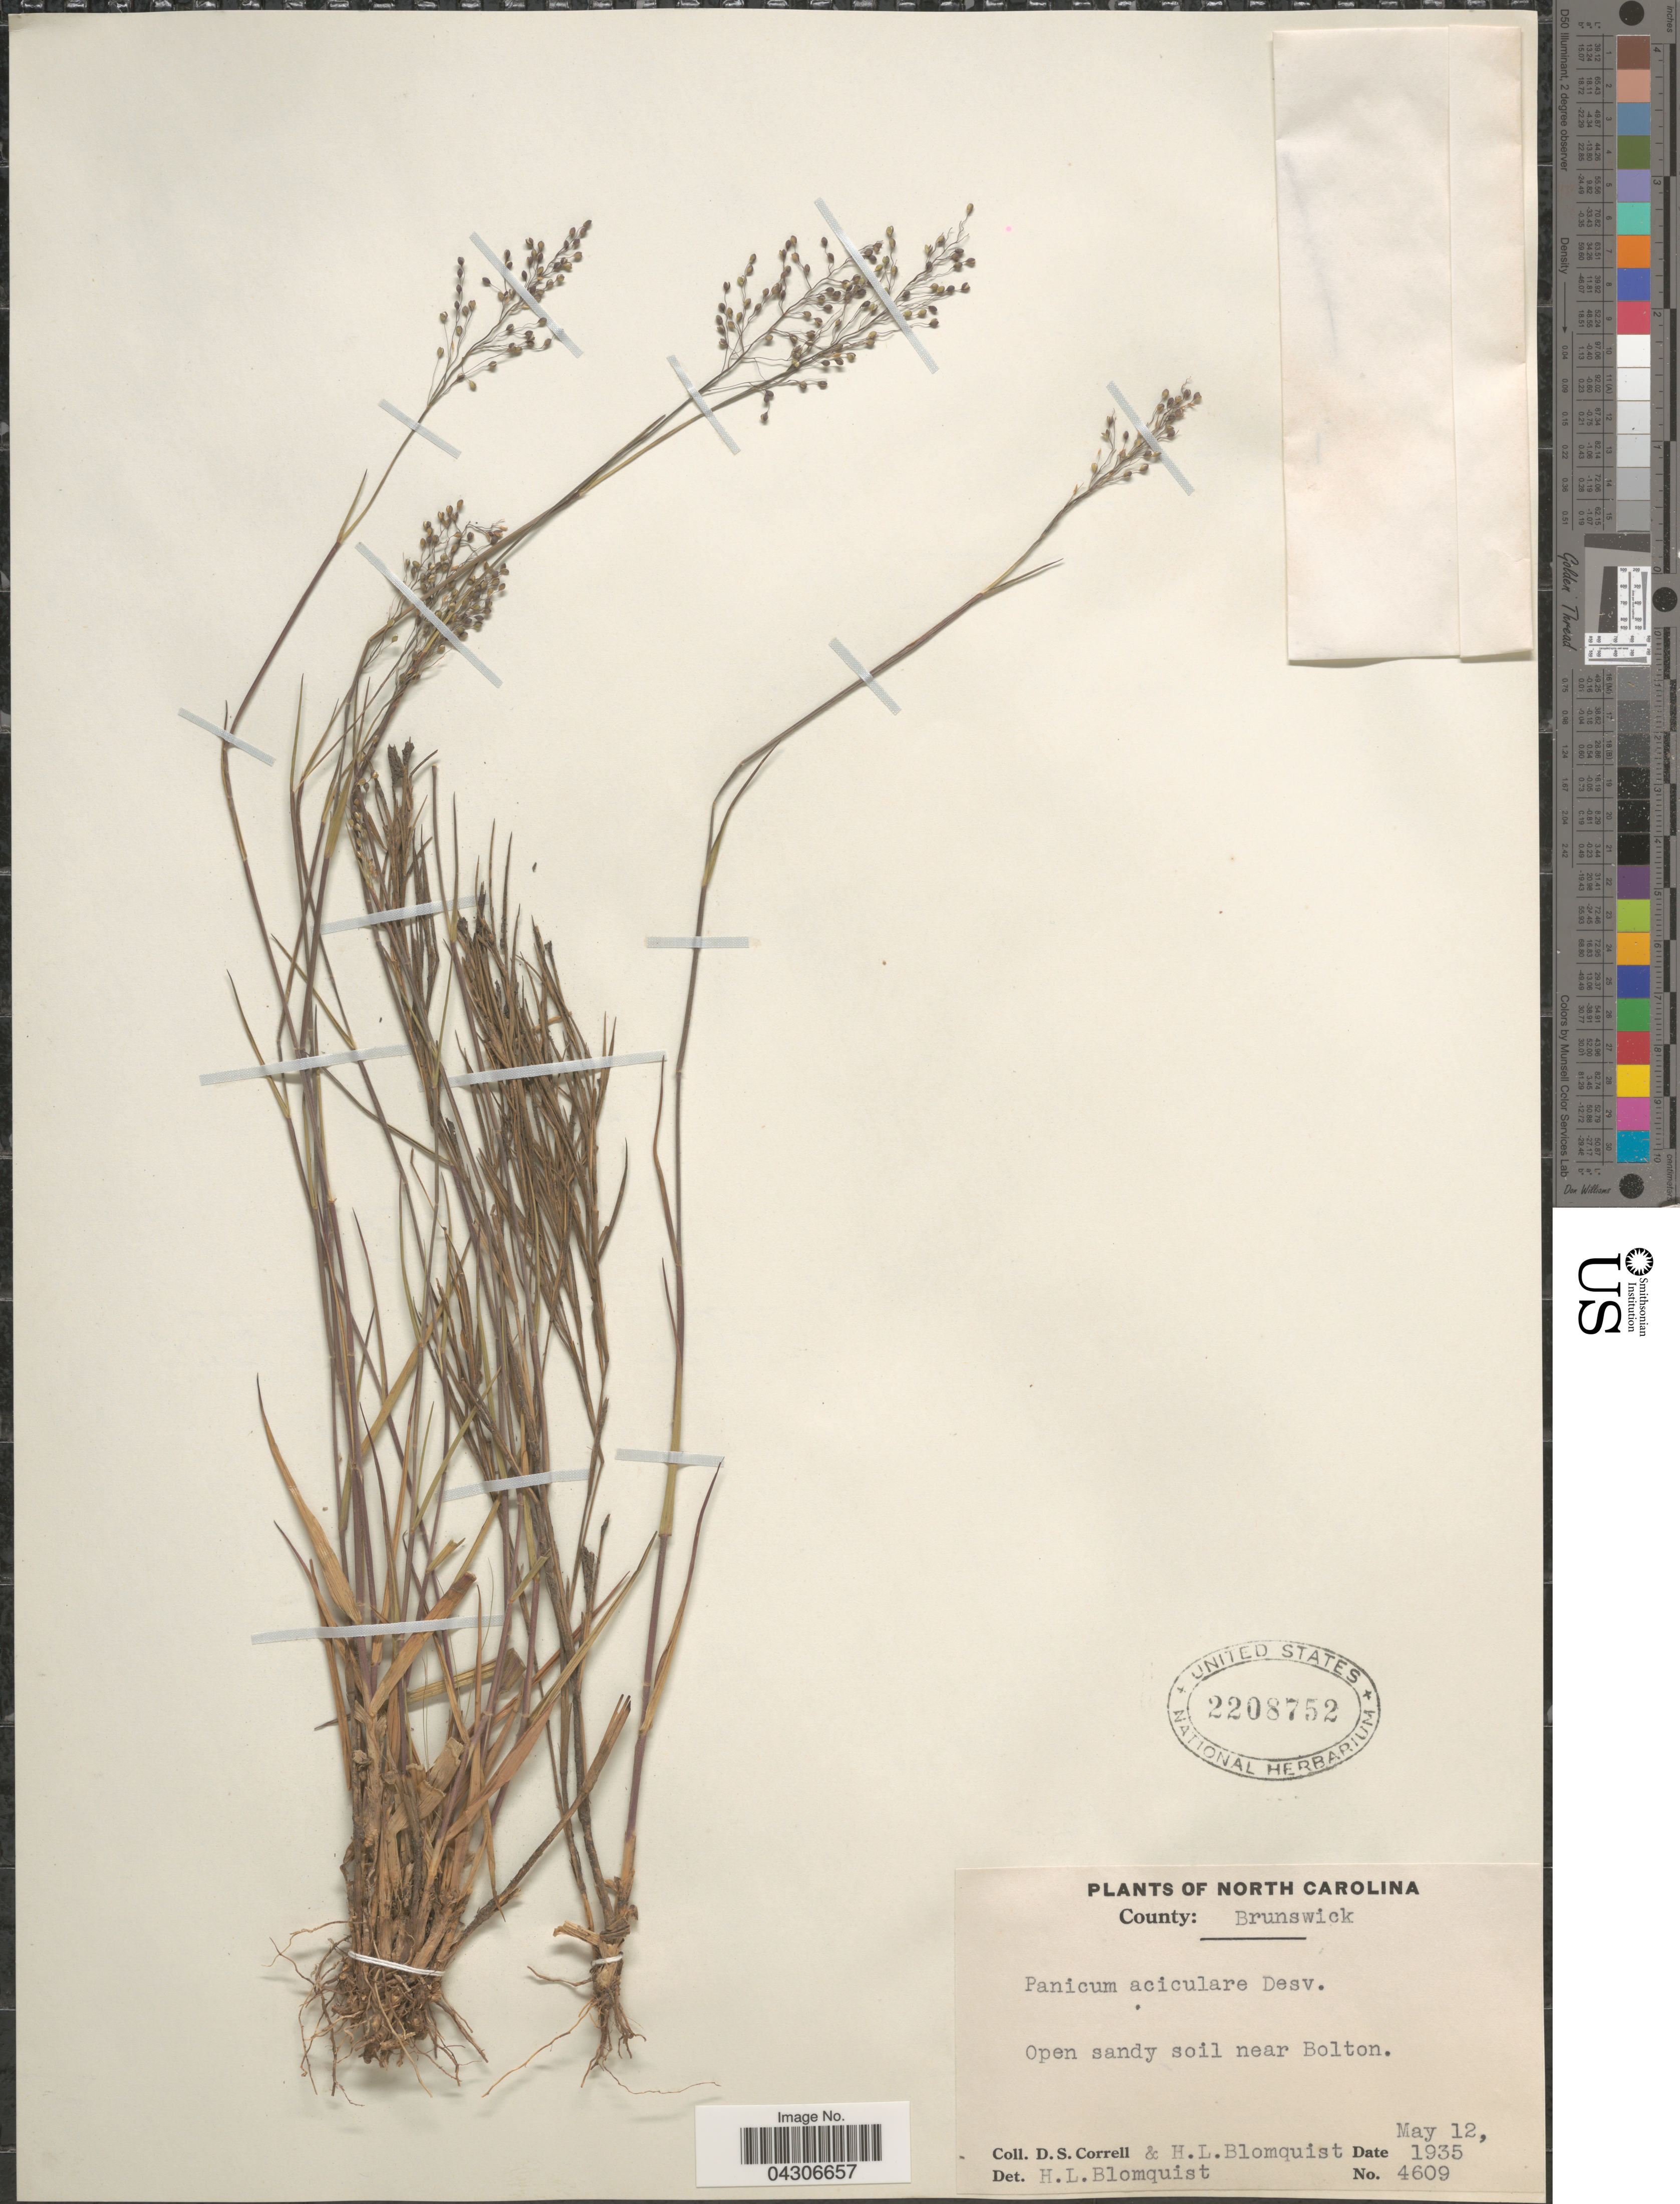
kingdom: Plantae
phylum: Tracheophyta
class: Liliopsida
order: Poales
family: Poaceae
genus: Dichanthelium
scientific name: Dichanthelium aciculare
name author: (Desv. ex Poir.) Gould & C.A. Clark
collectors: D. Corell & H. Blomquist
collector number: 4609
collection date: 1935-05-12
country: United States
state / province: North Carolina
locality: County: Brunswick. Open sandy soil near Bolton.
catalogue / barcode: US 2208752